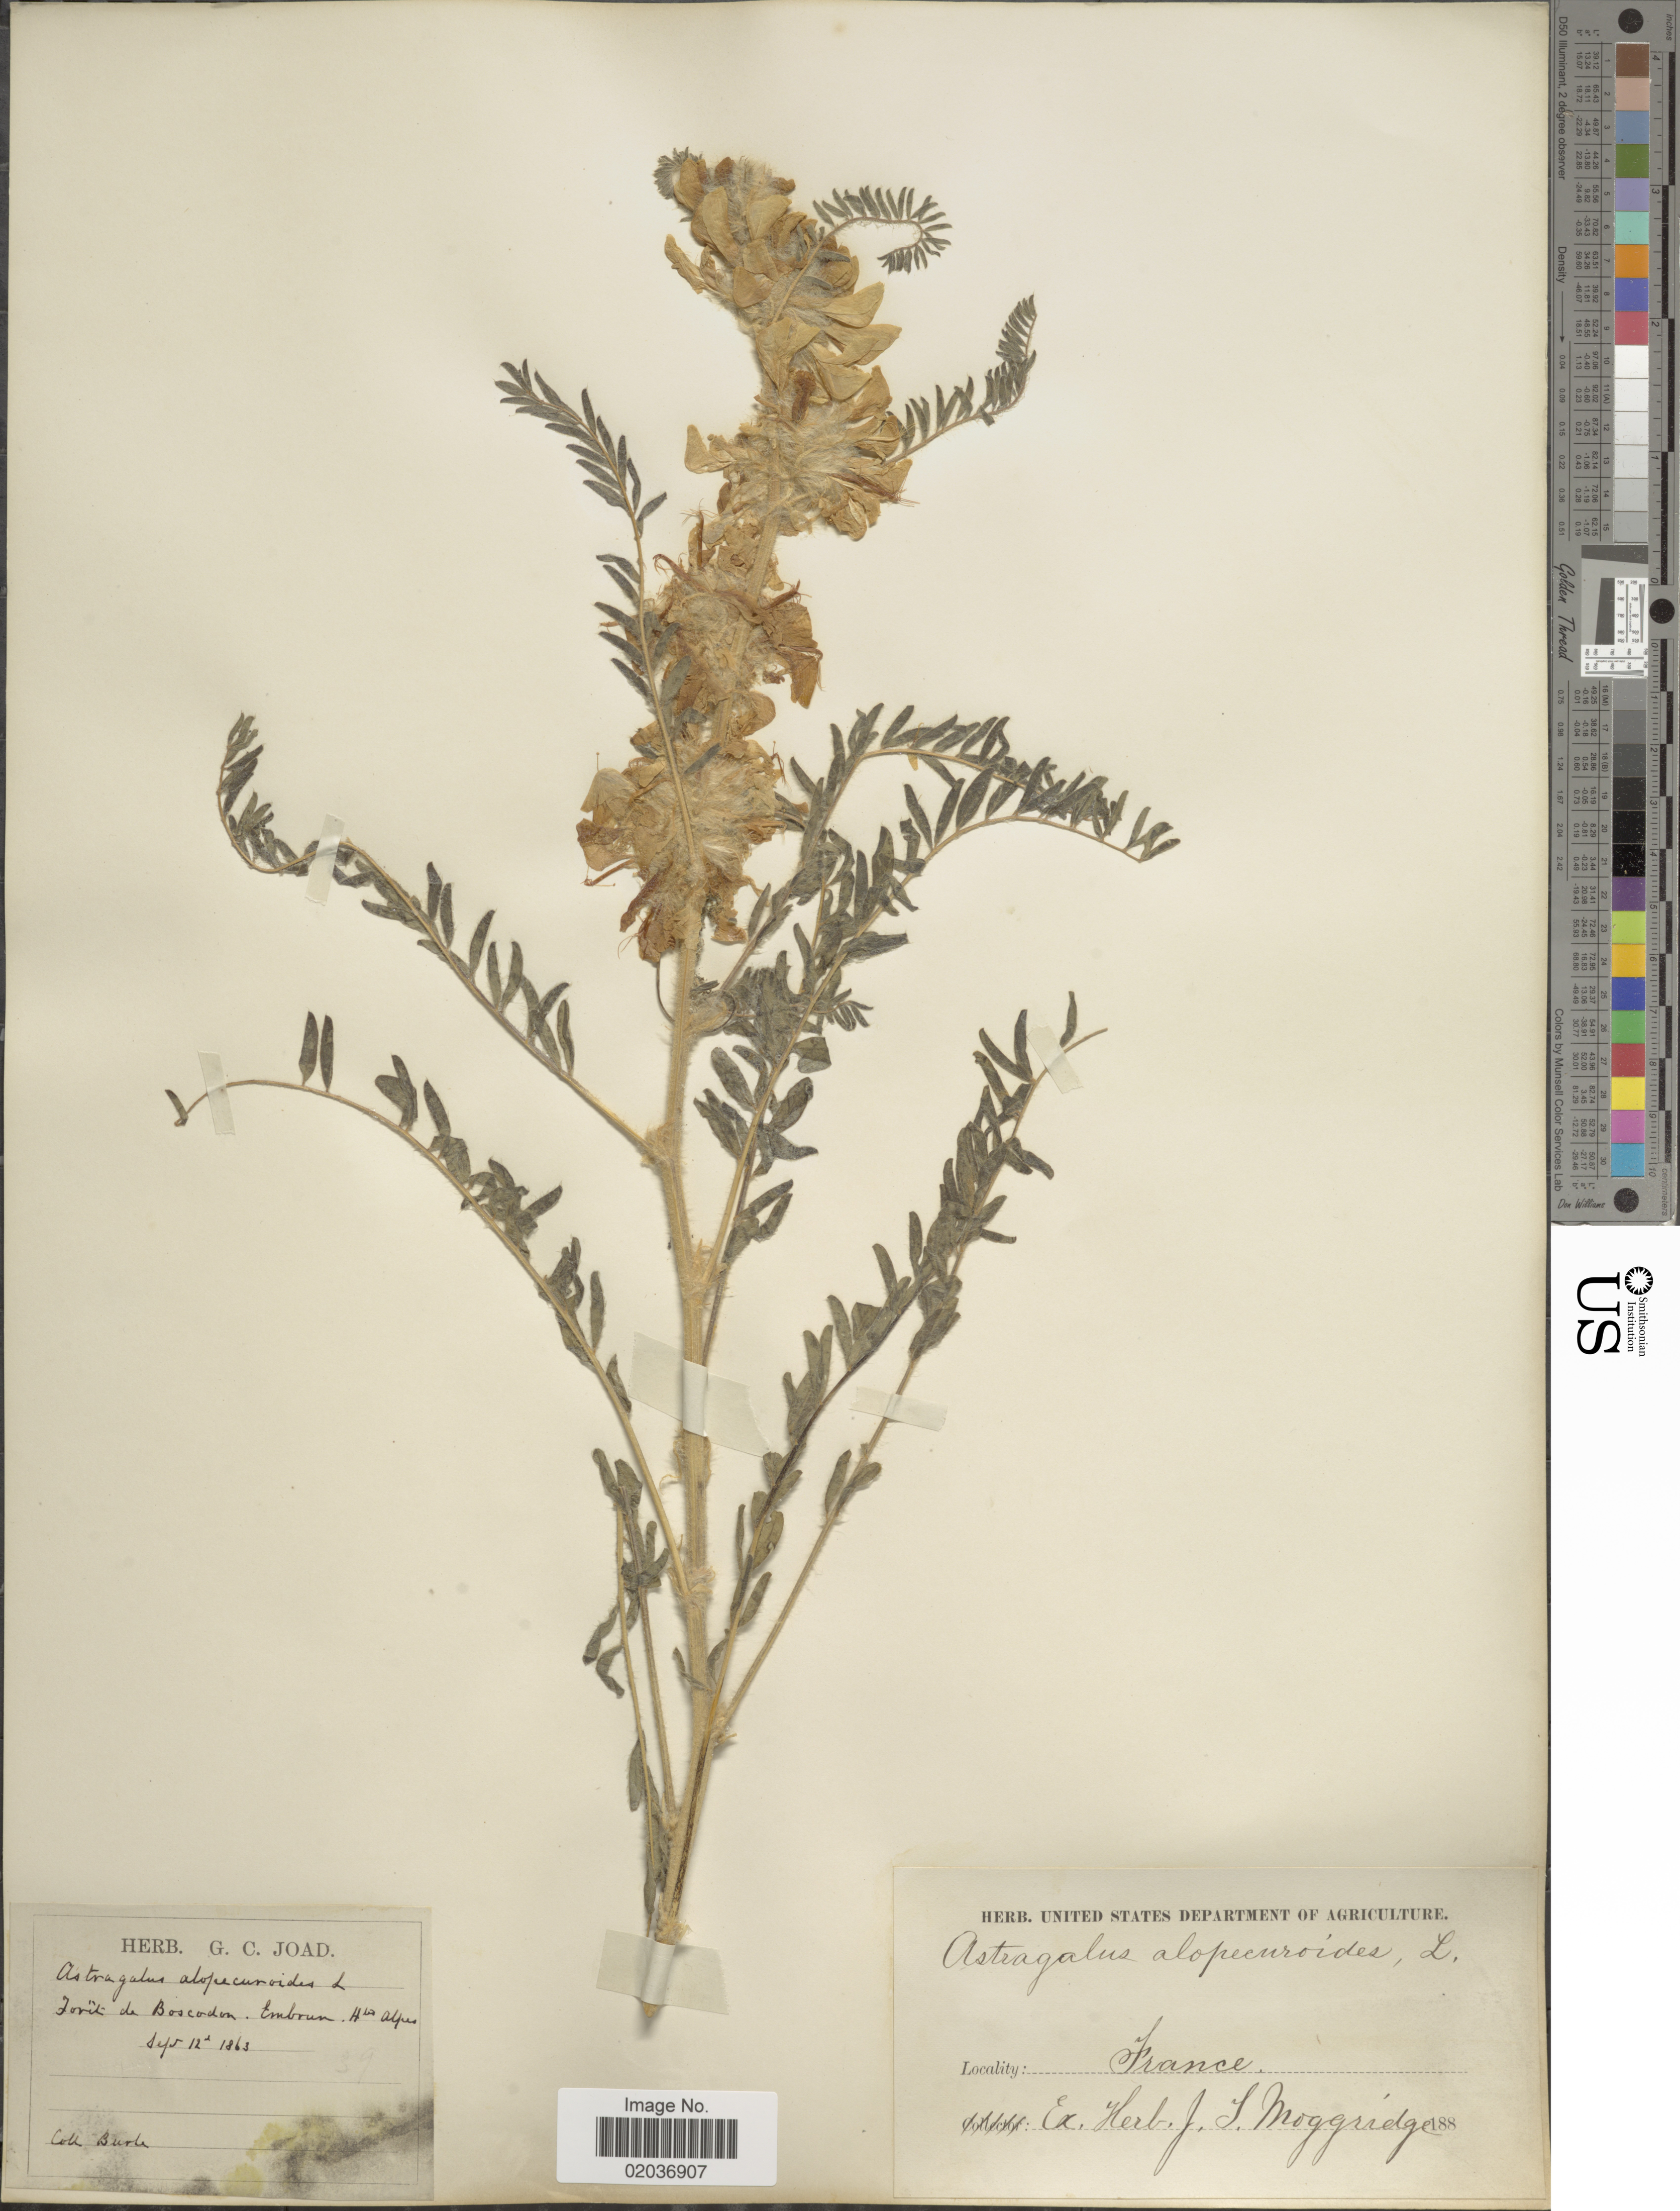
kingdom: Plantae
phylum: Tracheophyta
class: Magnoliopsida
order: Fabales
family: Fabaceae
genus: Astragalus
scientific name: Astragalus alopecuroides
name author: L.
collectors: Burle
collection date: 1863-09-12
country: France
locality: Forêt de Boscodon. Embrun. Hte Alpes [interpreted]